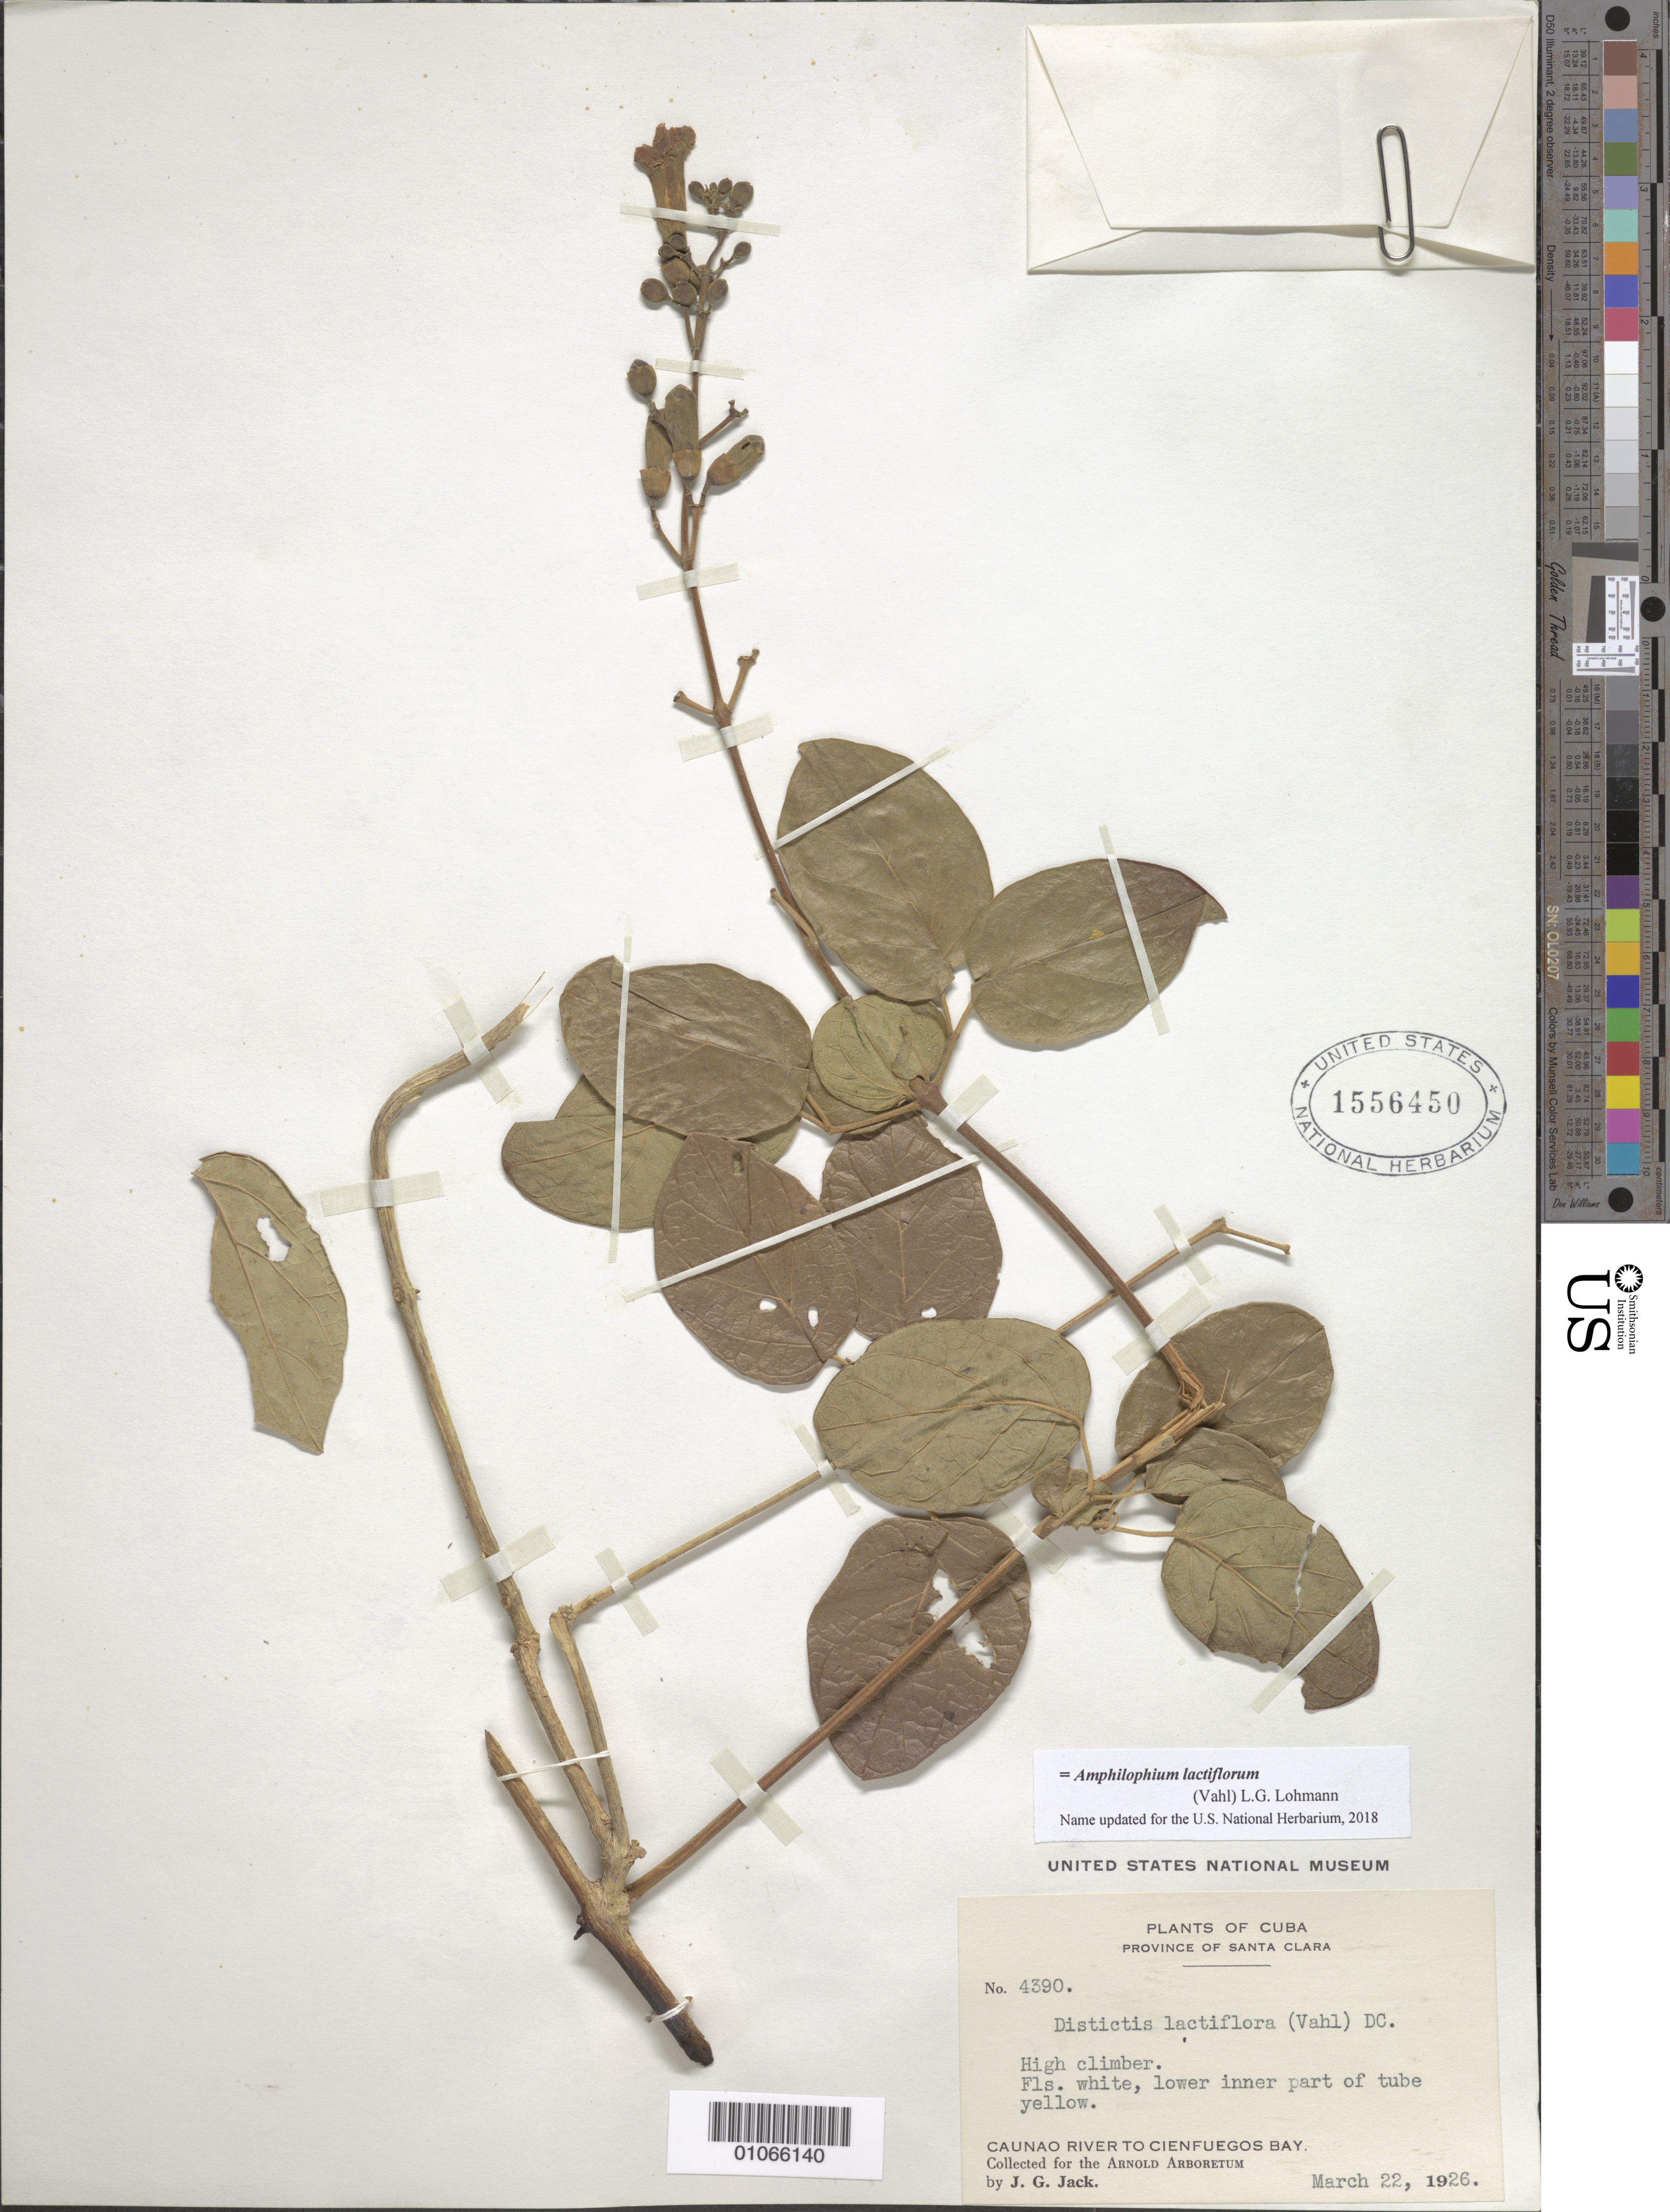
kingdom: Plantae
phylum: Tracheophyta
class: Magnoliopsida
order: Lamiales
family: Bignoniaceae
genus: Amphilophium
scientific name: Amphilophium lactiflorum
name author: (Vahl) L.G. Lohmann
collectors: J. G. Jack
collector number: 4390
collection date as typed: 21 Mar 1926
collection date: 1926-03-21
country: Cuba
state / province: Villa Clara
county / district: Santa Clara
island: Cuba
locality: Caunao River to Cienfuegos Bay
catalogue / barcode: US 1556450